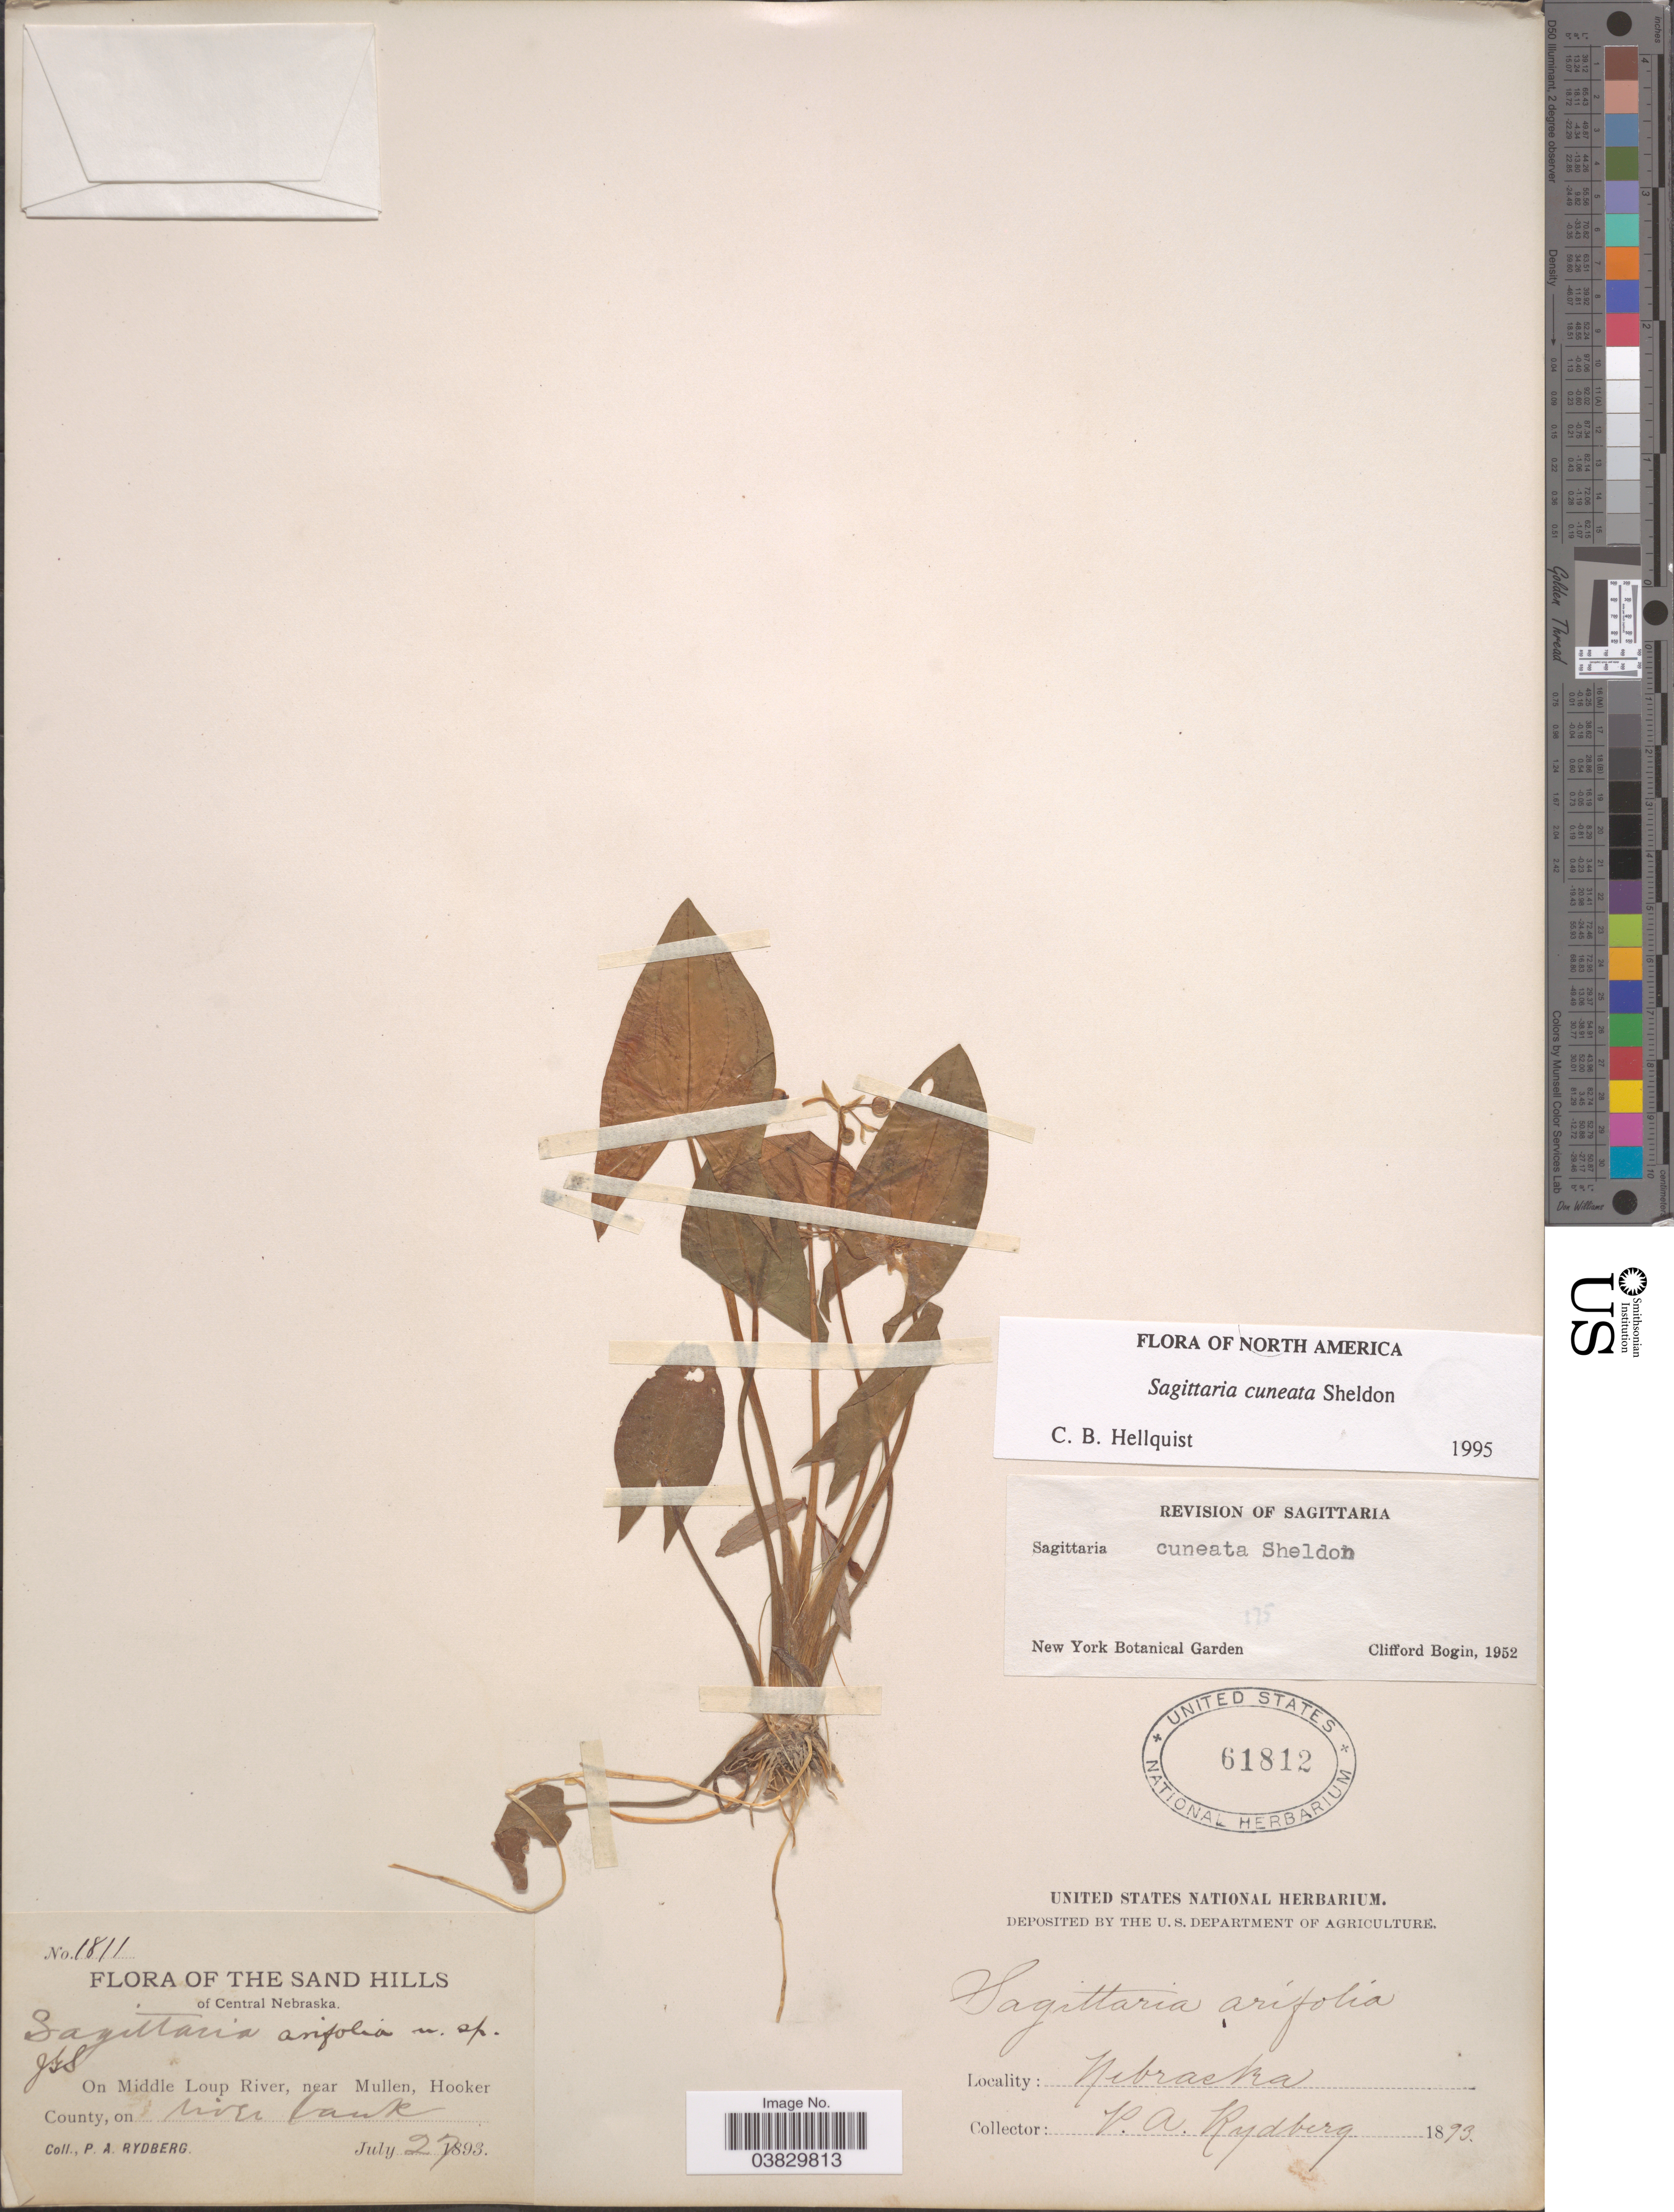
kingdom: Plantae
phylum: Tracheophyta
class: Liliopsida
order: Alismatales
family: Alismataceae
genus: Sagittaria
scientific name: Sagittaria cuneata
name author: E. Sheld.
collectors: P. A. Rydberg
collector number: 1811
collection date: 1893-07-27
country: United States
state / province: Nebraska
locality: Sand Hills of Central Nebraska. On Middle Loup River, near Mullen, Hooker County, on river bank.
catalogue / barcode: US 61812